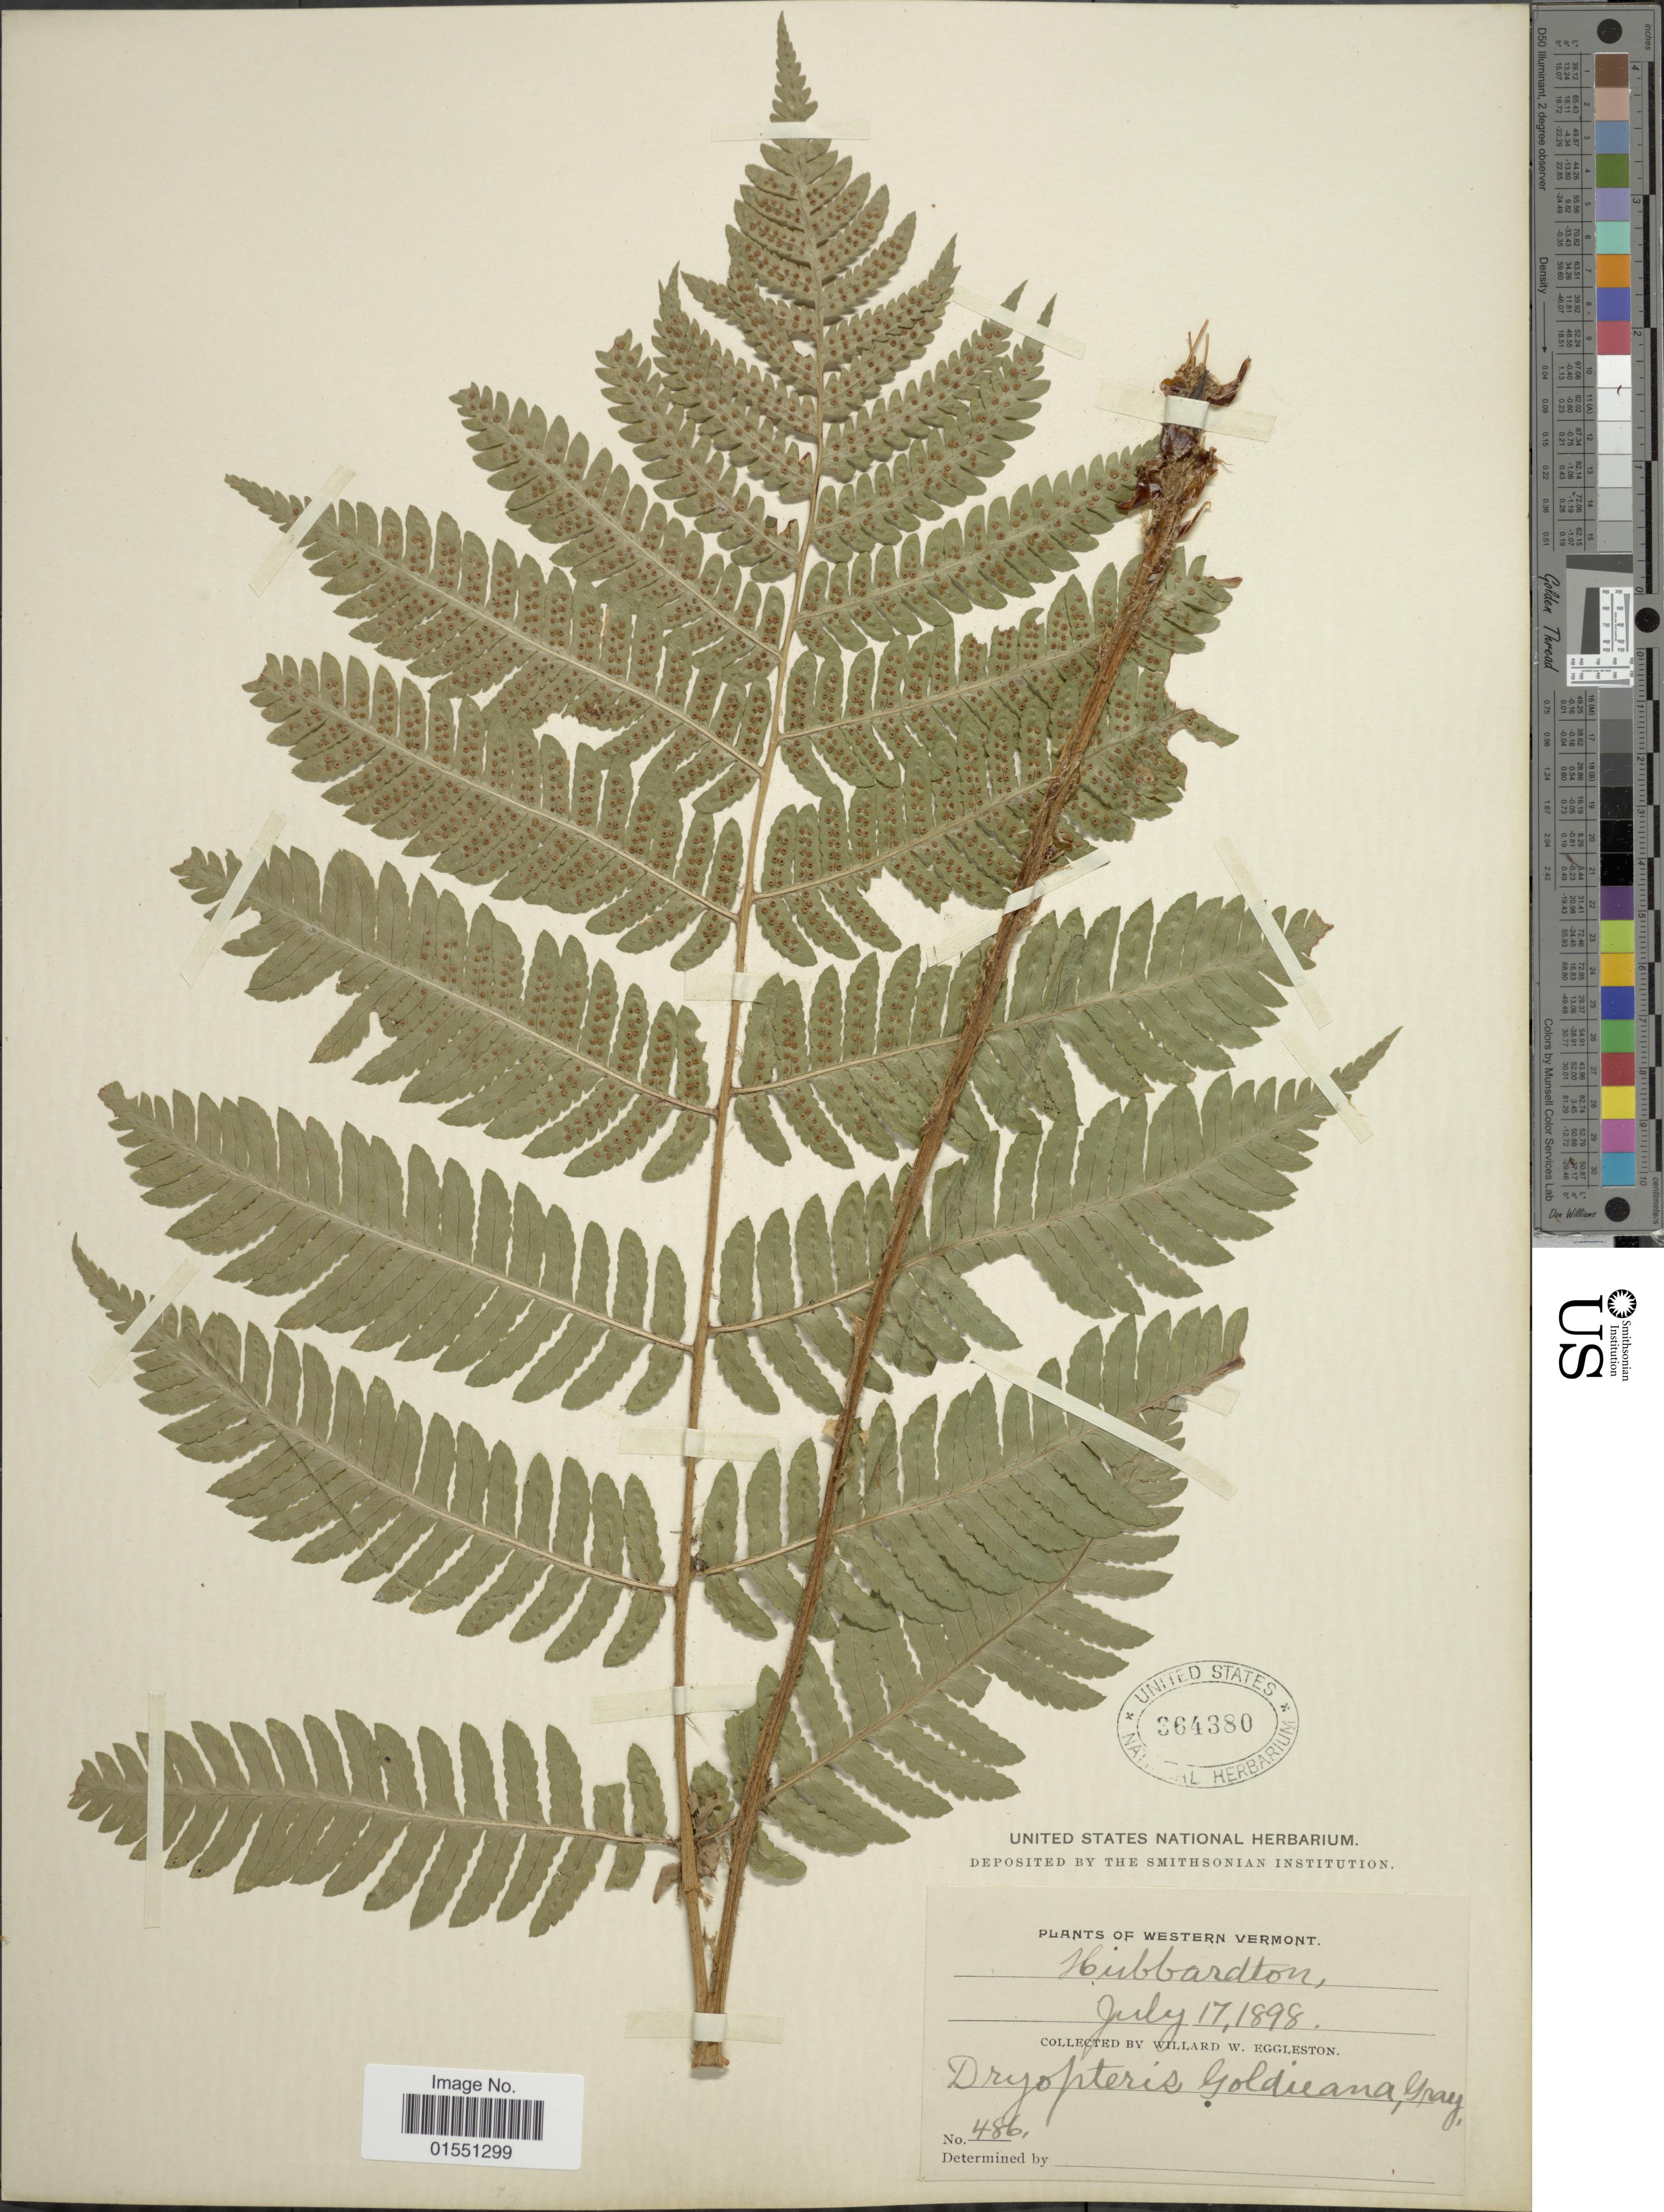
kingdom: Plantae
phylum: Tracheophyta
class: Polypodiopsida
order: Polypodiales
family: Dryopteridaceae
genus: Dryopteris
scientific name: Dryopteris goldiana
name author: (Hook. ex Goldie) A. Gray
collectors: W. W. Eggleston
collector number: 486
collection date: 1898-07-17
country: United States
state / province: Vermont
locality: Western Vermont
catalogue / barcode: US 364380